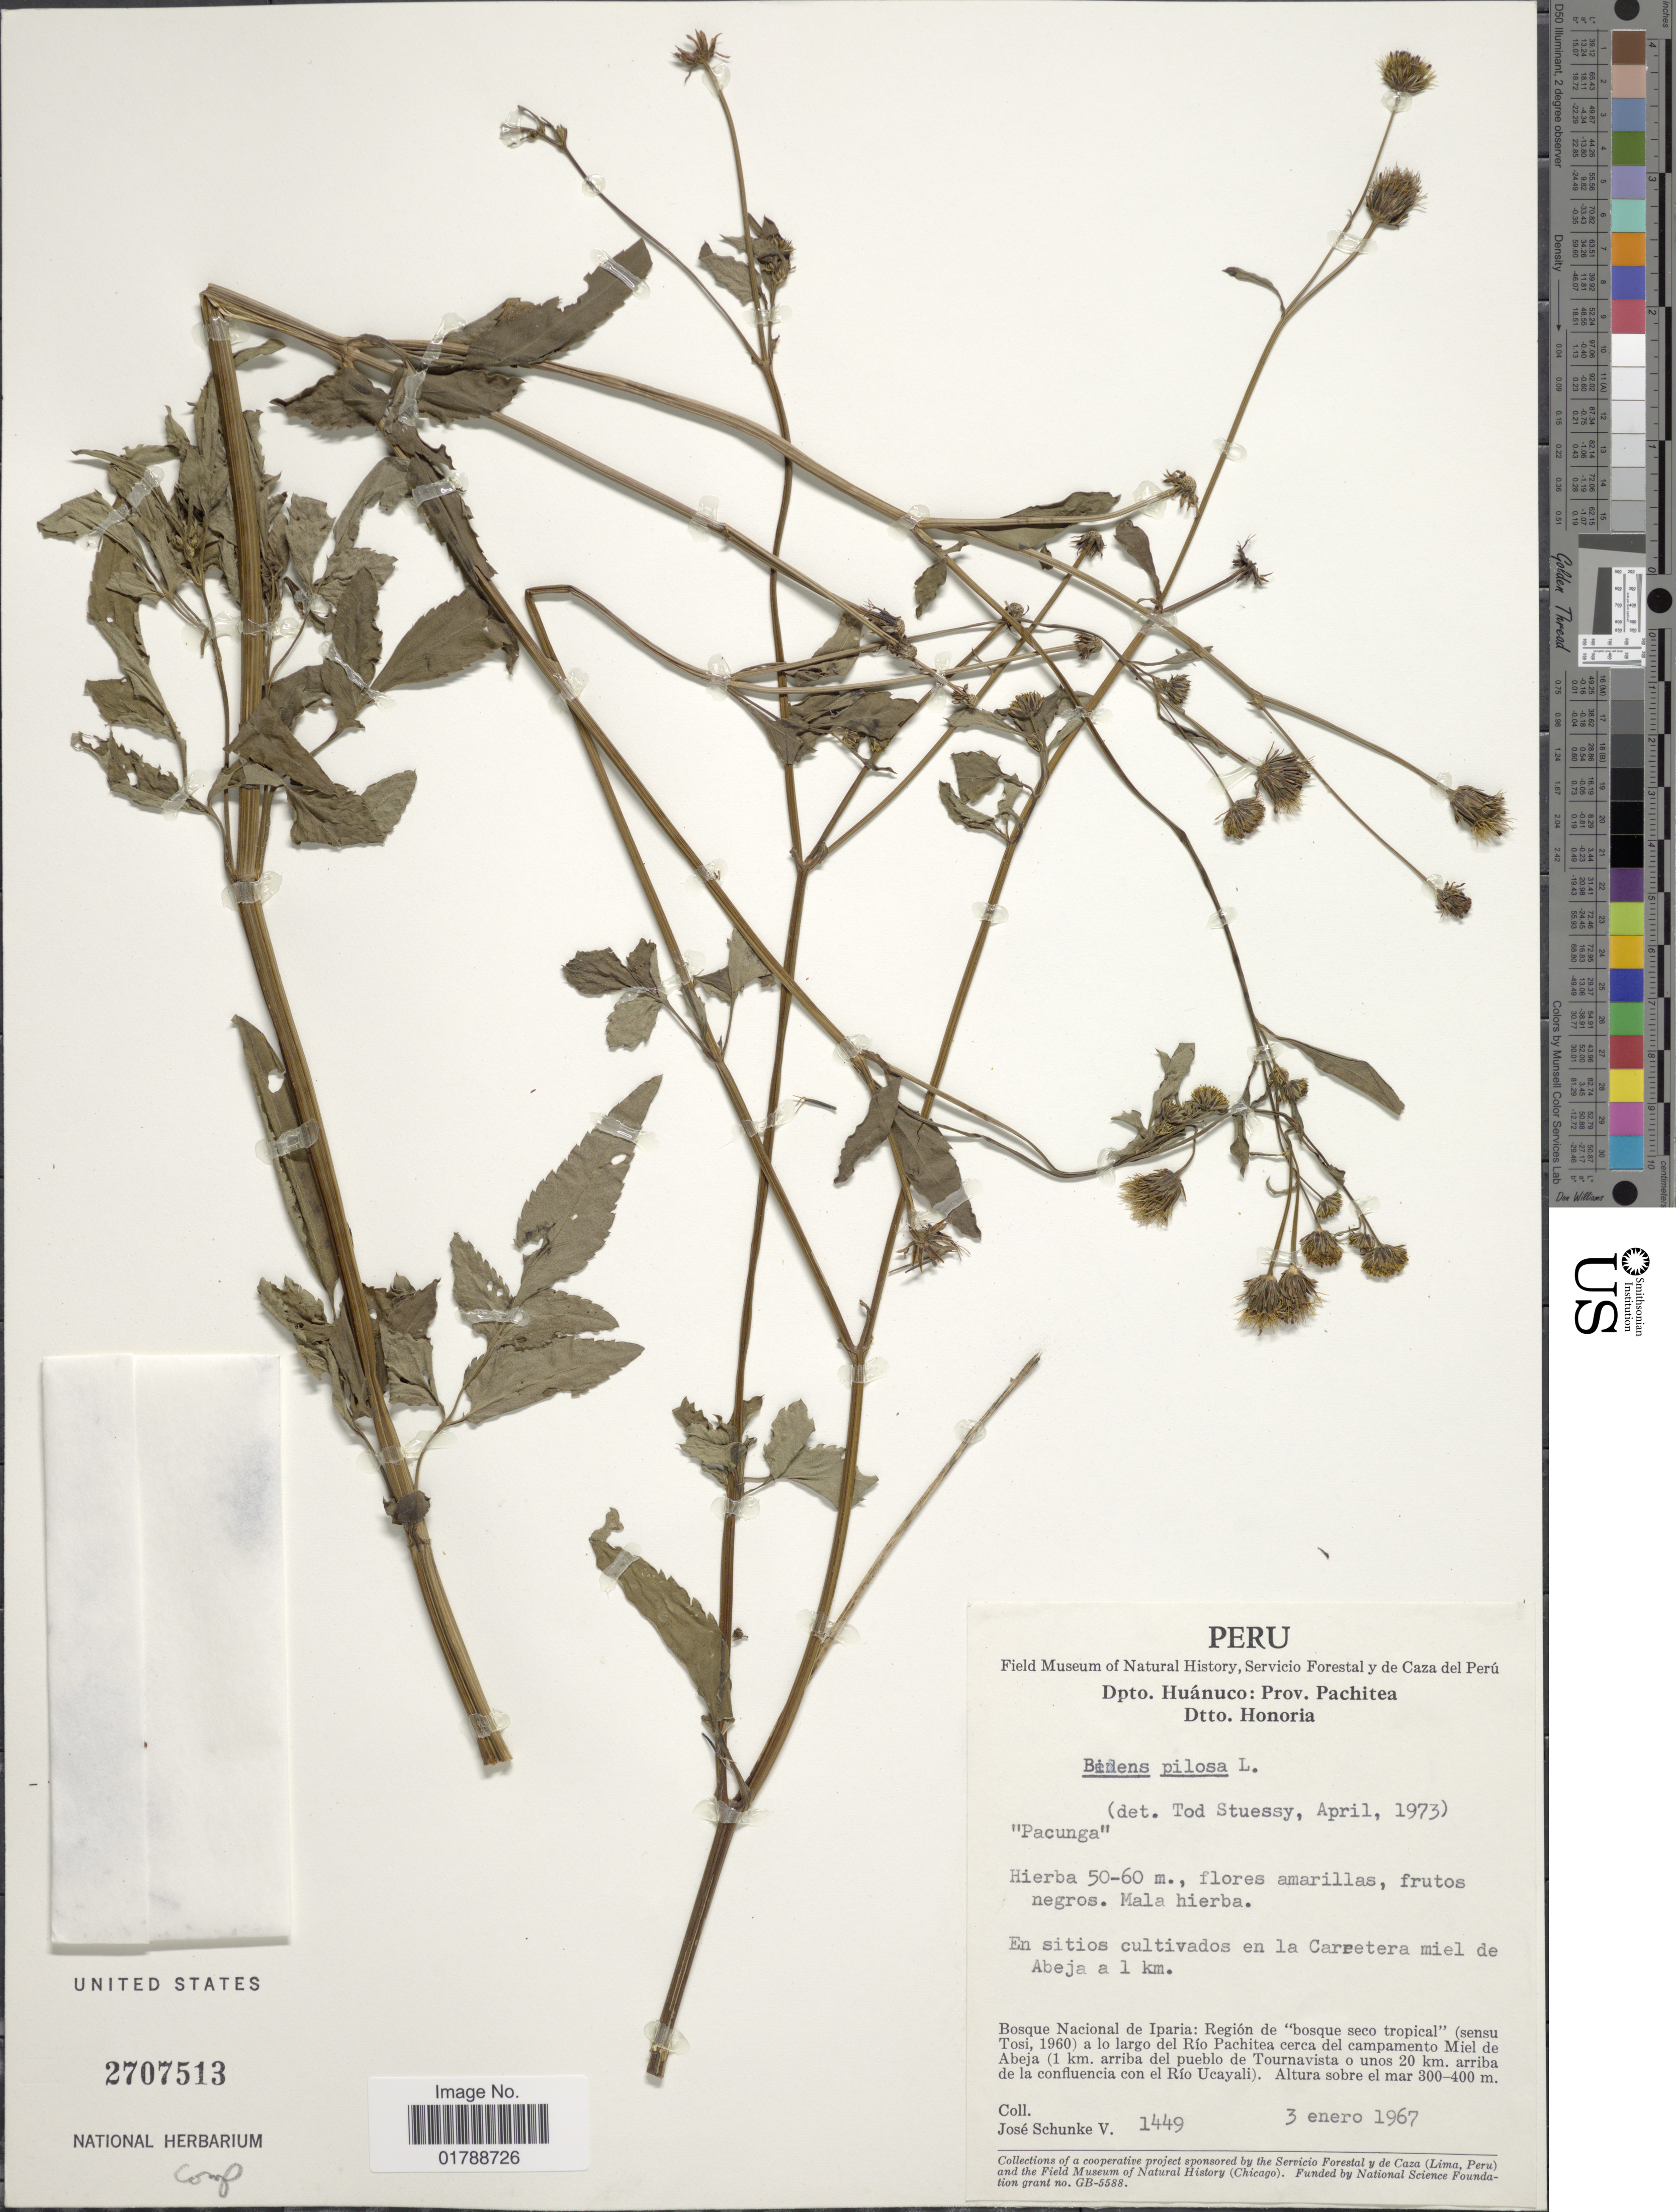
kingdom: Plantae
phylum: Tracheophyta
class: Magnoliopsida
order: Asterales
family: Asteraceae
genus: Bidens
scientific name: Bidens pilosa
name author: L.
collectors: J. Schunke Vigo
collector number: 1449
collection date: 1967-01-03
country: Peru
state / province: Huánuco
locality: Prov. Pachitea. Dtto. Honoria. Bosque Nacional de Iparia: Región de "bosque seco tropical" (sensu Tosi 1960) a lo largo del Río Pachitea cerca del campamento Miel de Abeja (1 km. arriba del pueblo de Tournavista o unos 20 km. arriba de la confluencia con el Río Ucayali)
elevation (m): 300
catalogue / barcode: US 2707513